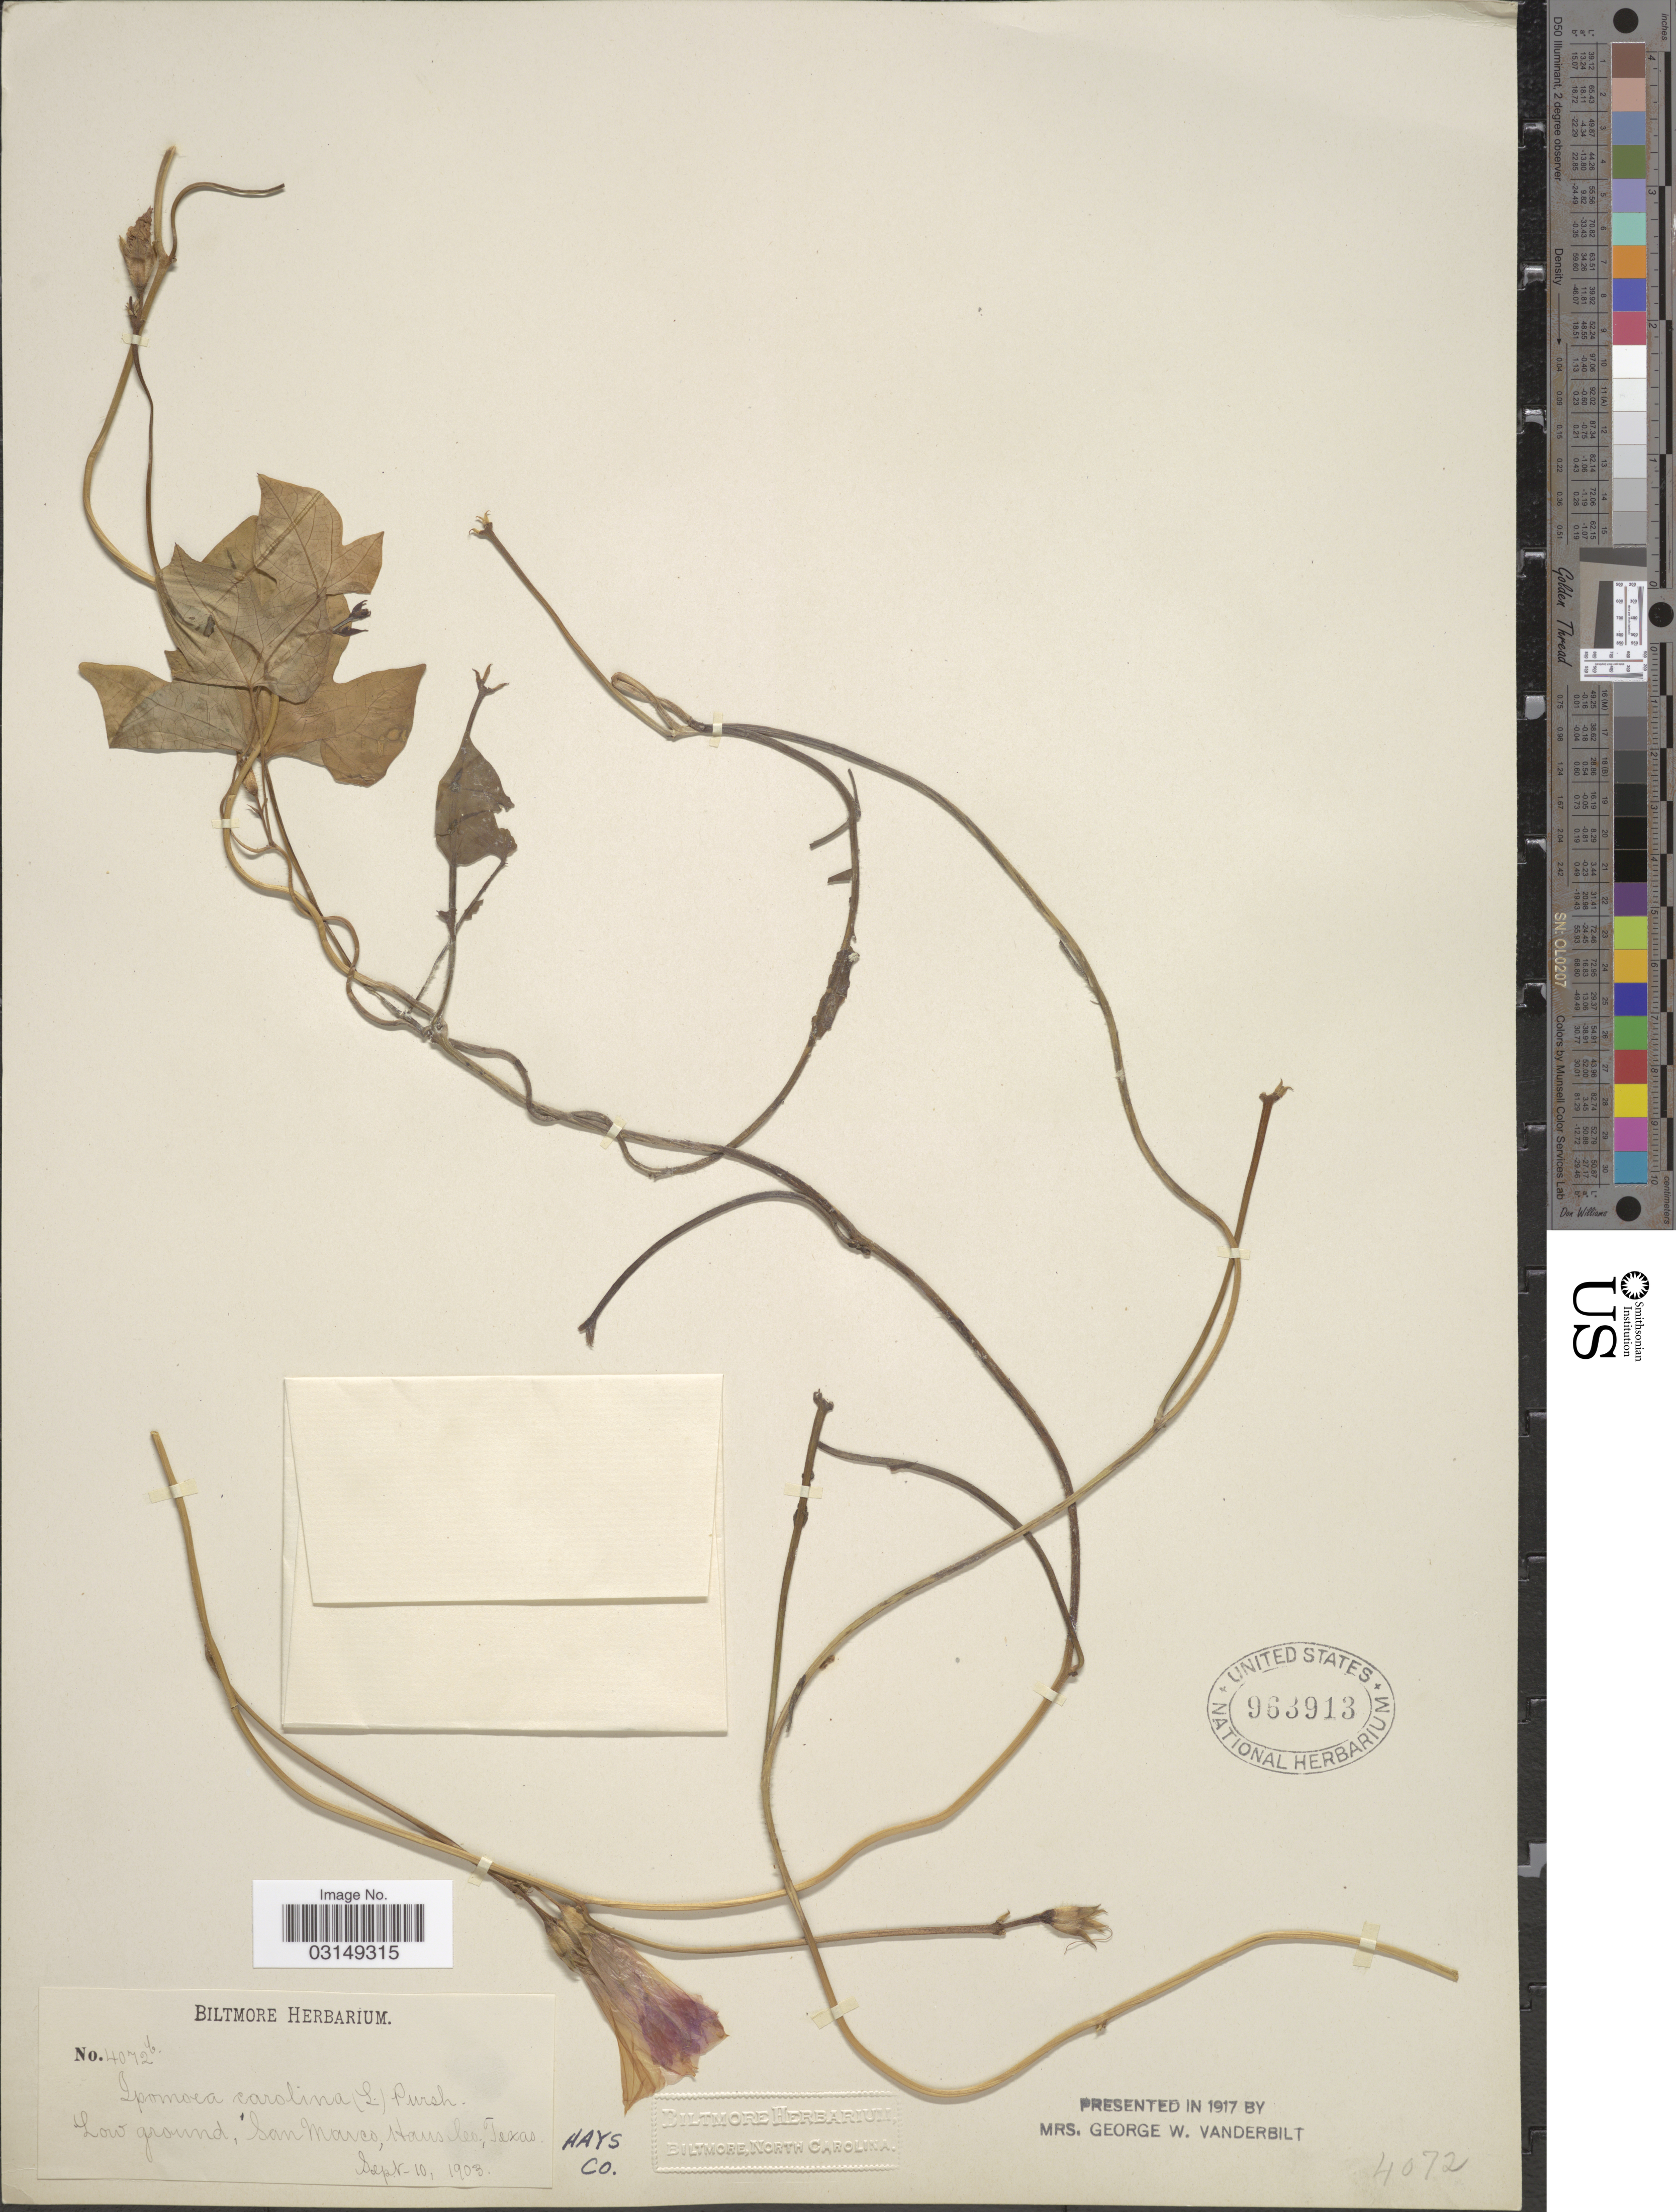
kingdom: Plantae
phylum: Tracheophyta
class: Magnoliopsida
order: Solanales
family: Convolvulaceae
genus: Ipomoea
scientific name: Ipomoea trichocarpa var. trichocarpa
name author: Elliott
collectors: ex herb. Biltmore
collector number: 4072 b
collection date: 1903-09-10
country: United States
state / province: Texas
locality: San Marco, Hays Co.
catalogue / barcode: US 963913